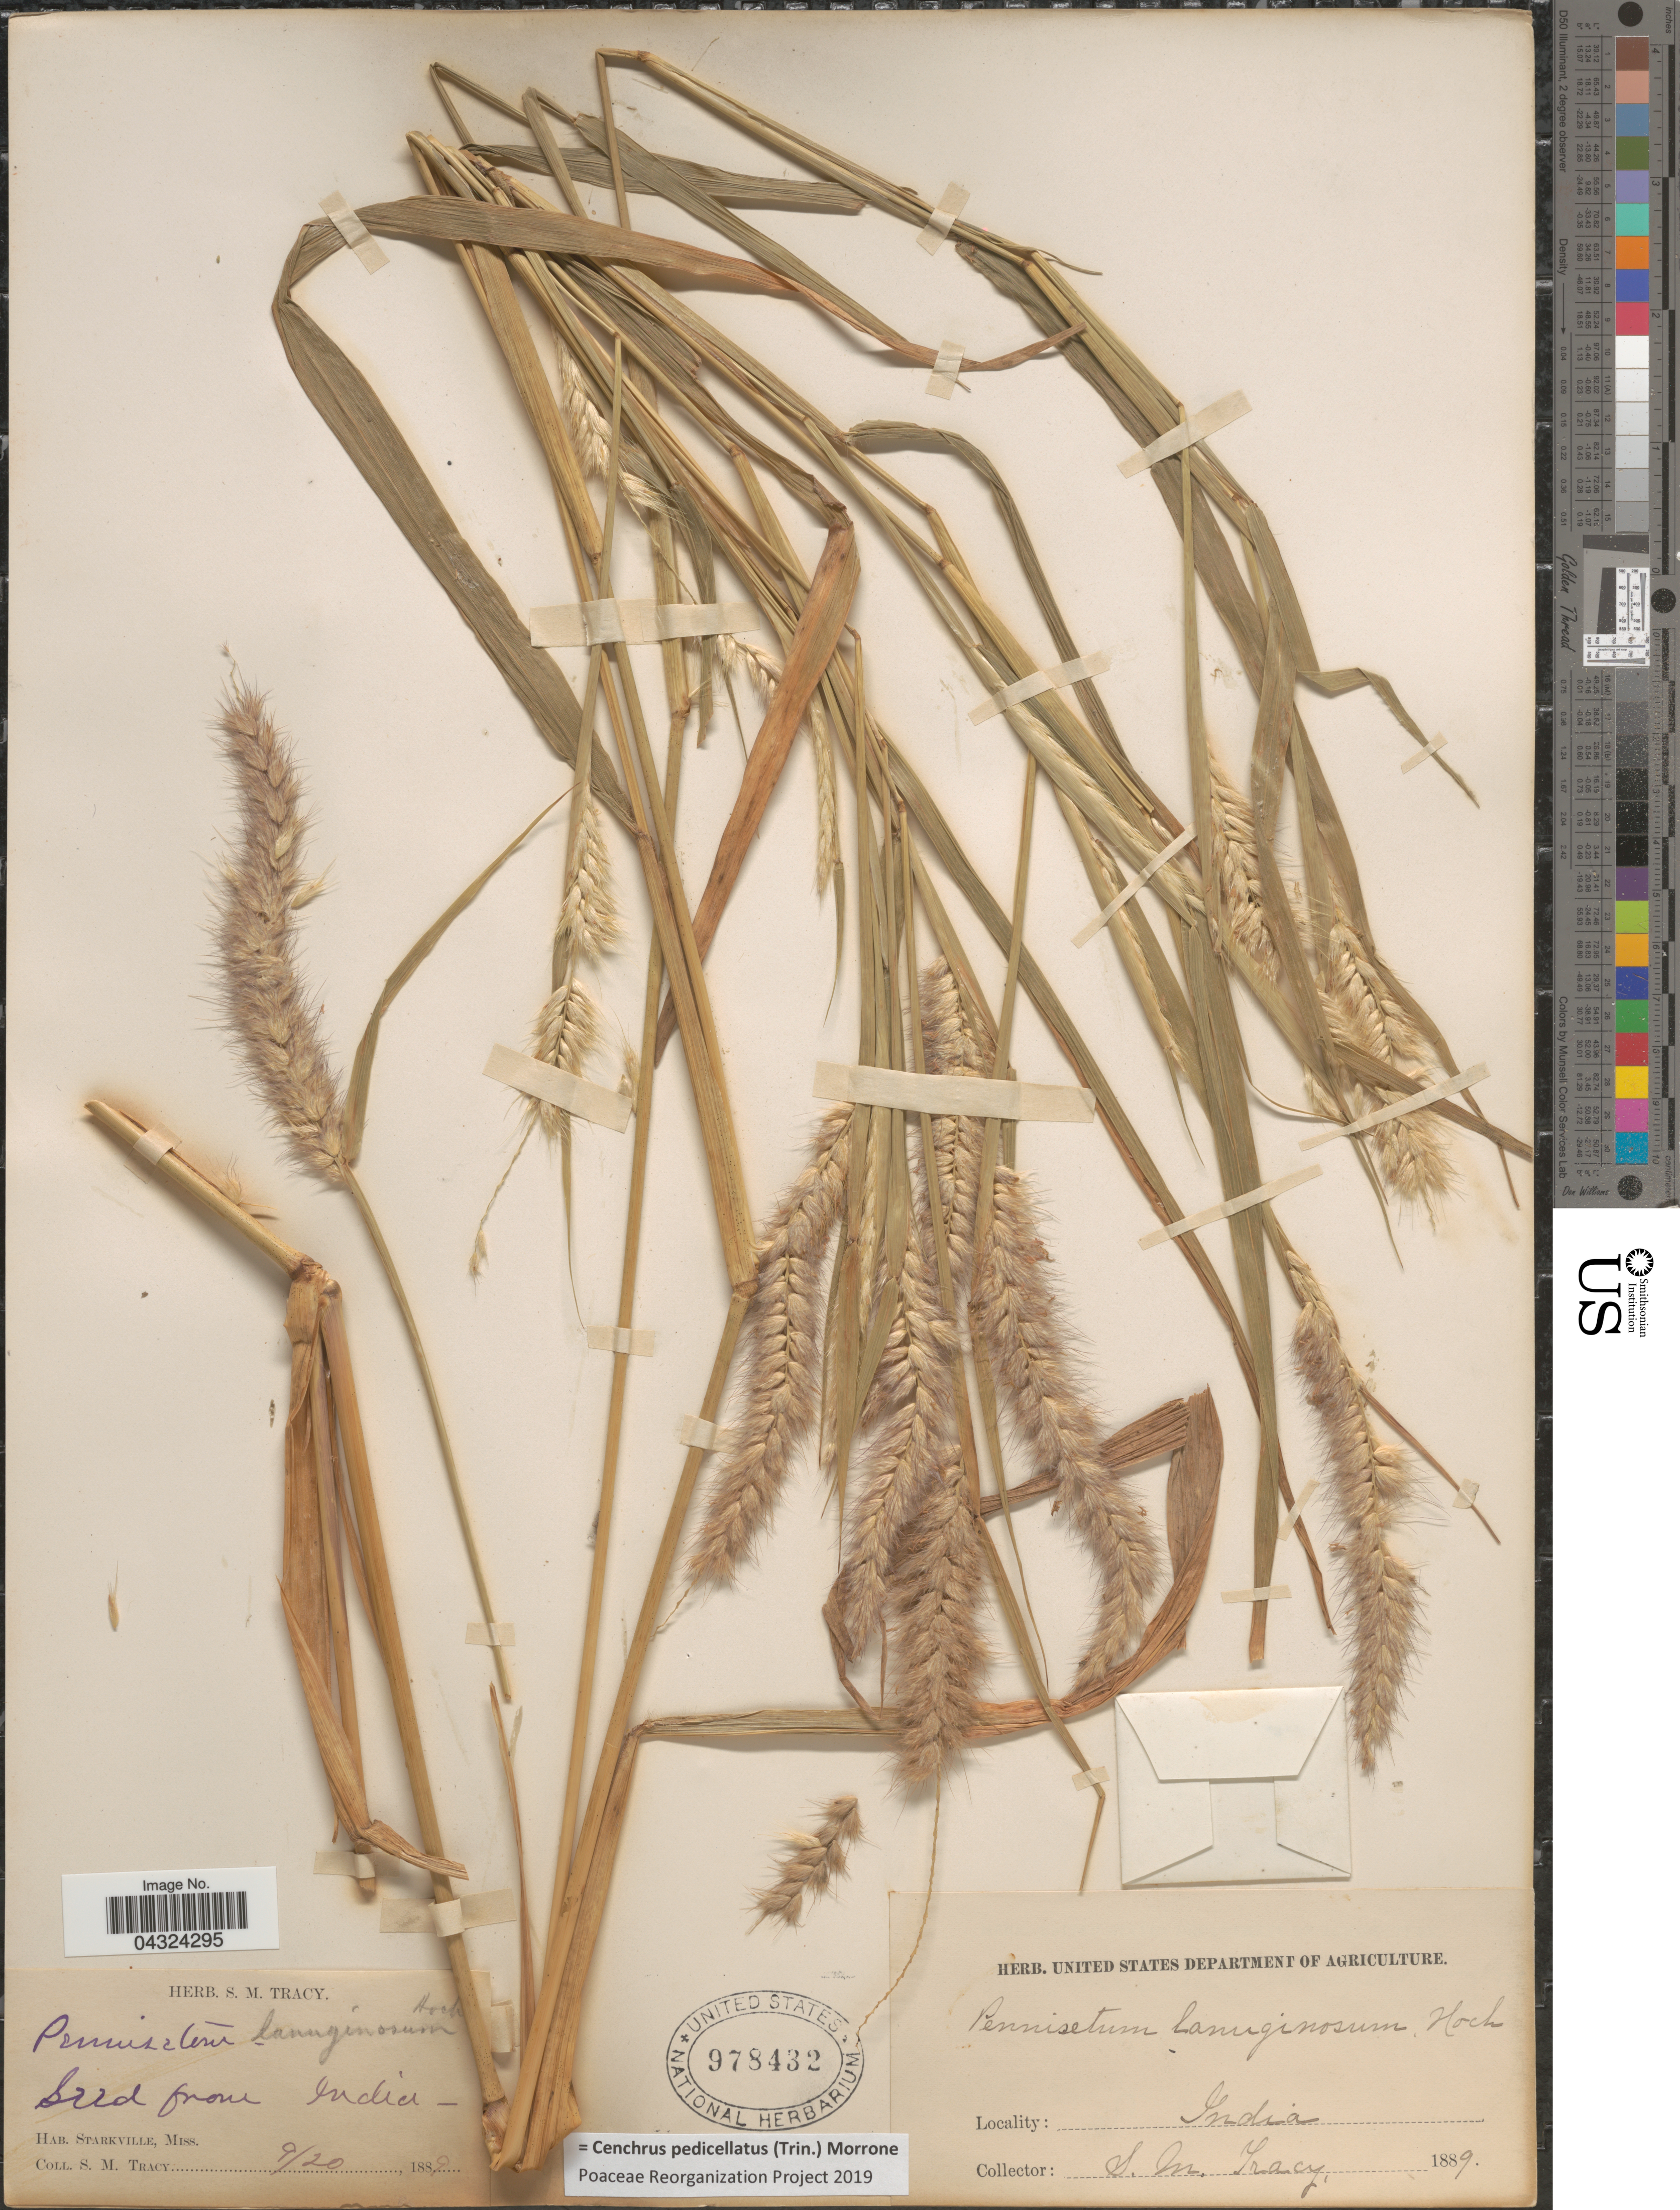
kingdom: Plantae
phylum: Tracheophyta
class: Liliopsida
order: Poales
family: Poaceae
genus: Cenchrus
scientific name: Cenchrus pedicellatus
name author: (Trin.) Morrone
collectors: S. Tracey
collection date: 1889-09-20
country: United States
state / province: Mississippi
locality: Starkville.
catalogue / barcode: US 978432